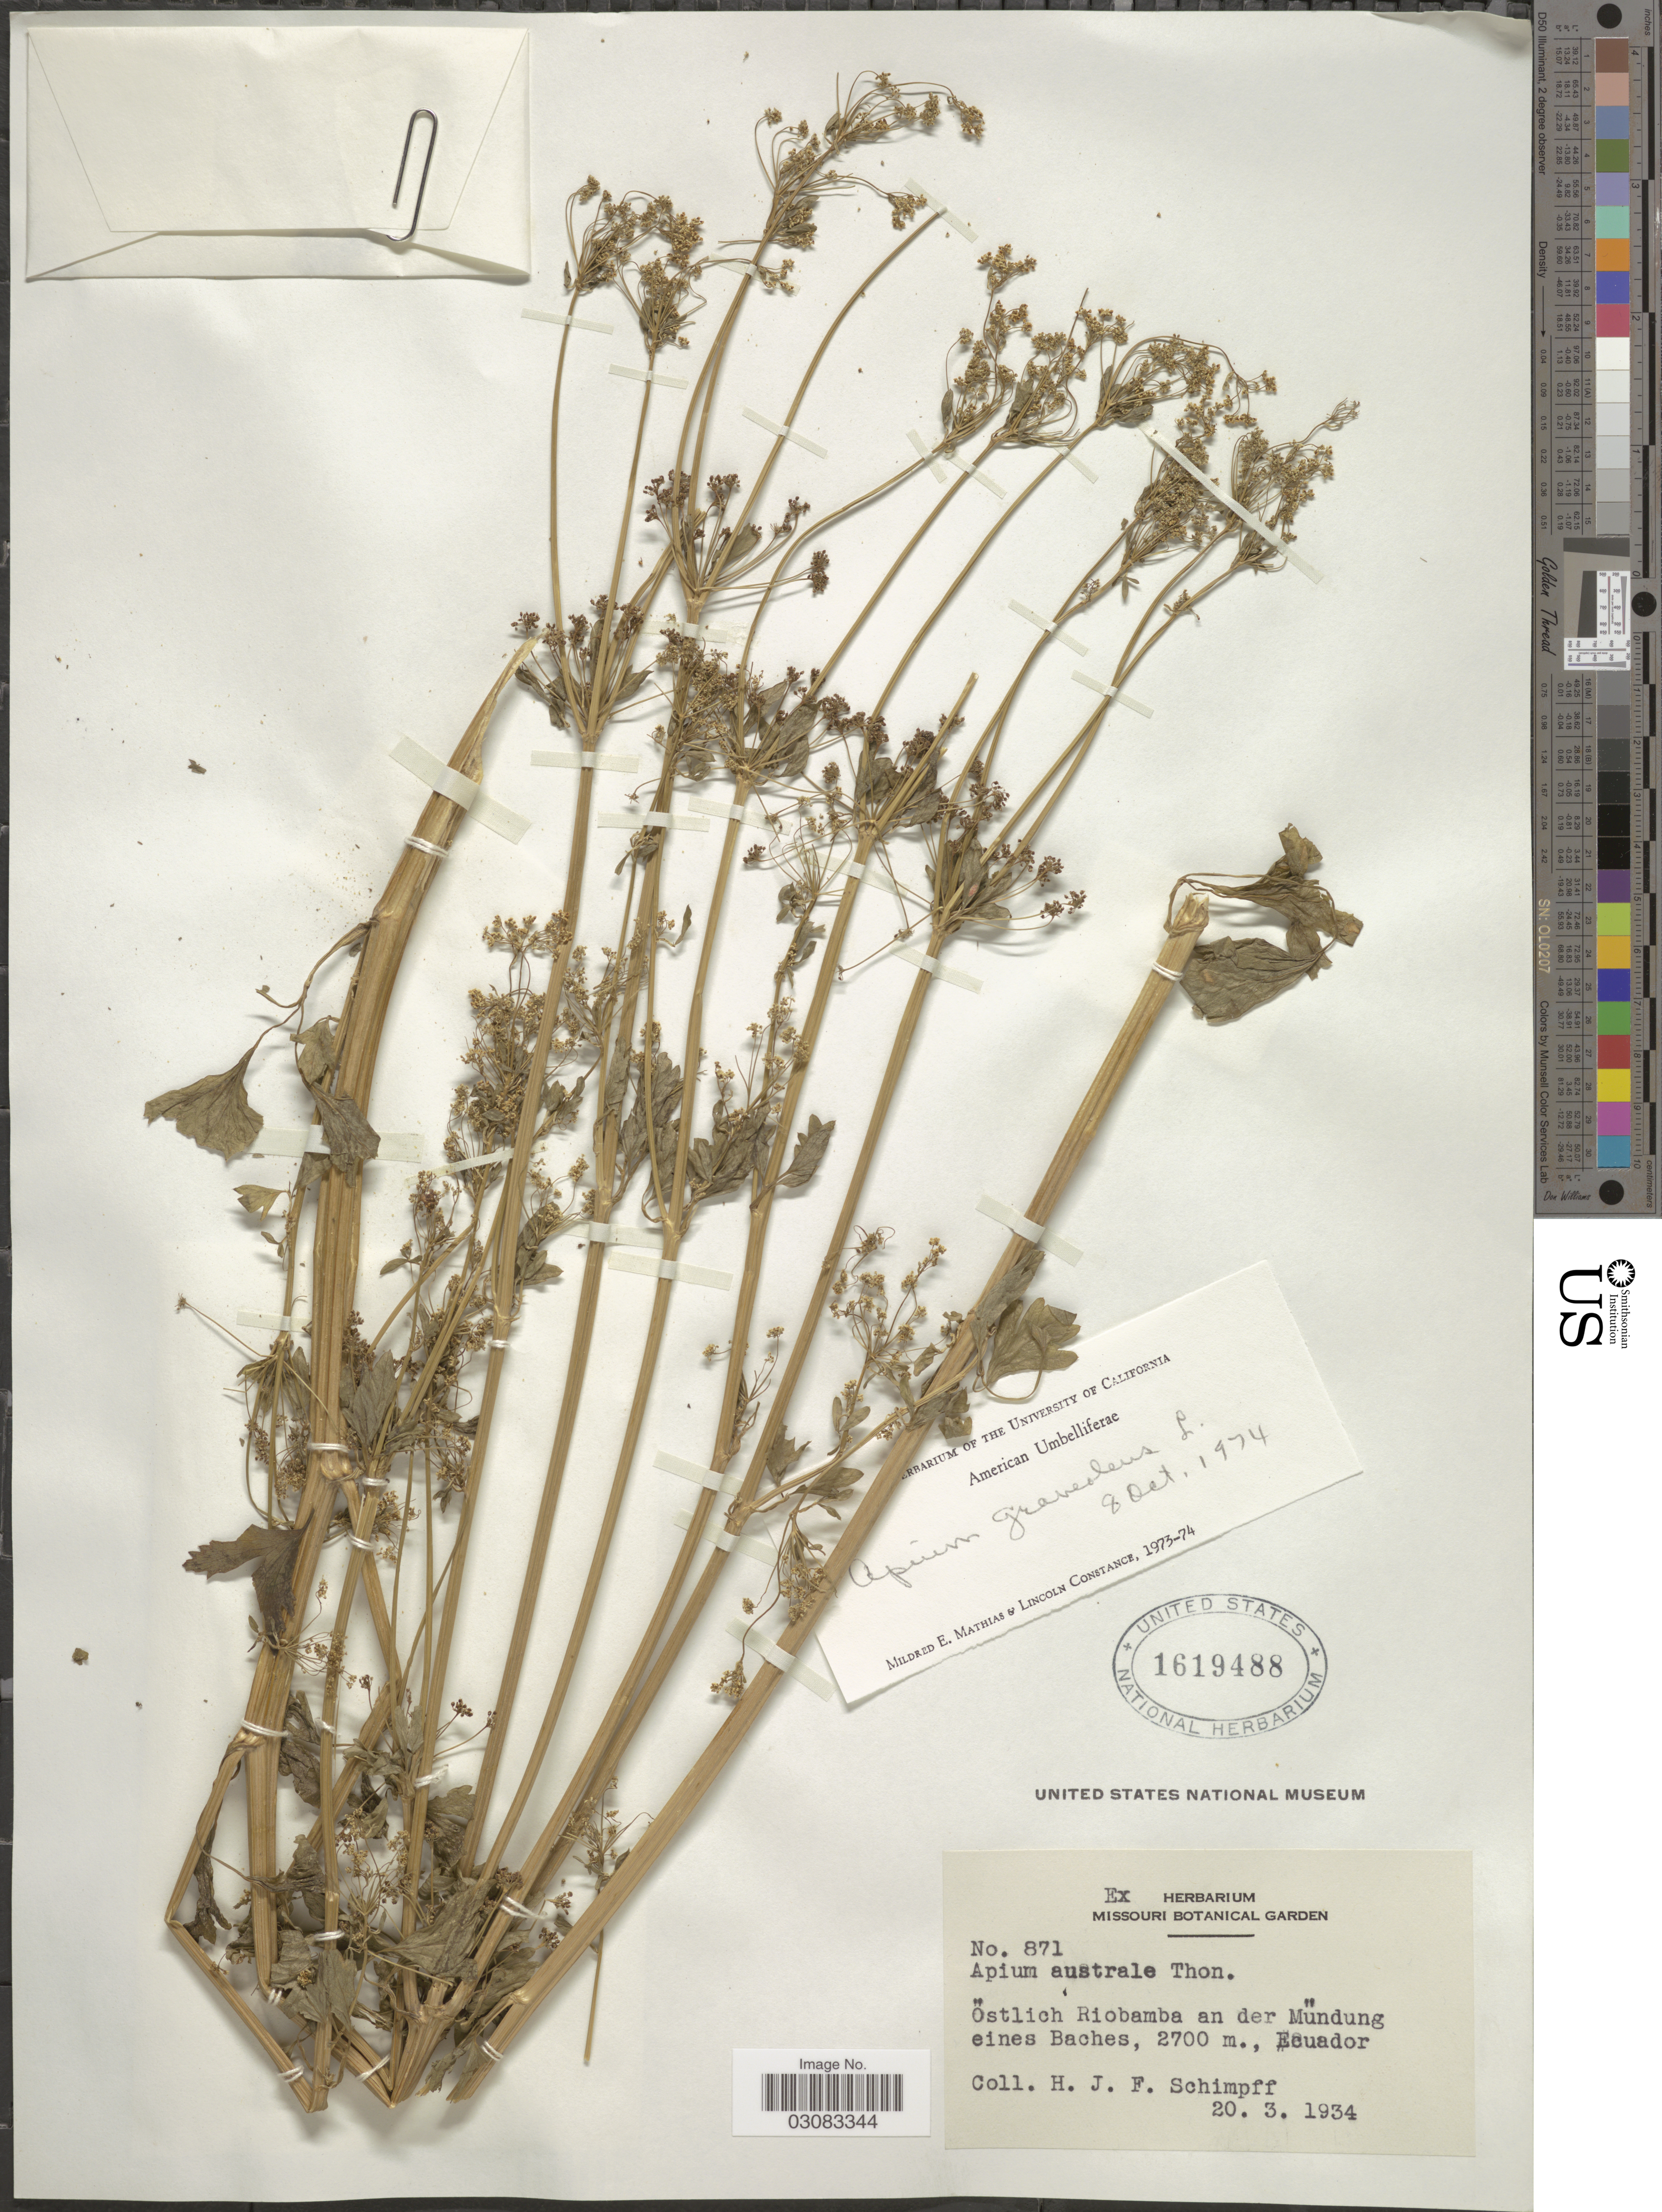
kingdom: Plantae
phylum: Tracheophyta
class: Magnoliopsida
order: Apiales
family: Apiaceae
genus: Apium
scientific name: Apium graveolens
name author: L.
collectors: H. Schimpff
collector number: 871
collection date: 1934-03-20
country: Ecuador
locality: Östlich Riobamba an der Mündung eines Baches.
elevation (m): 2700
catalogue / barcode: US 1619488